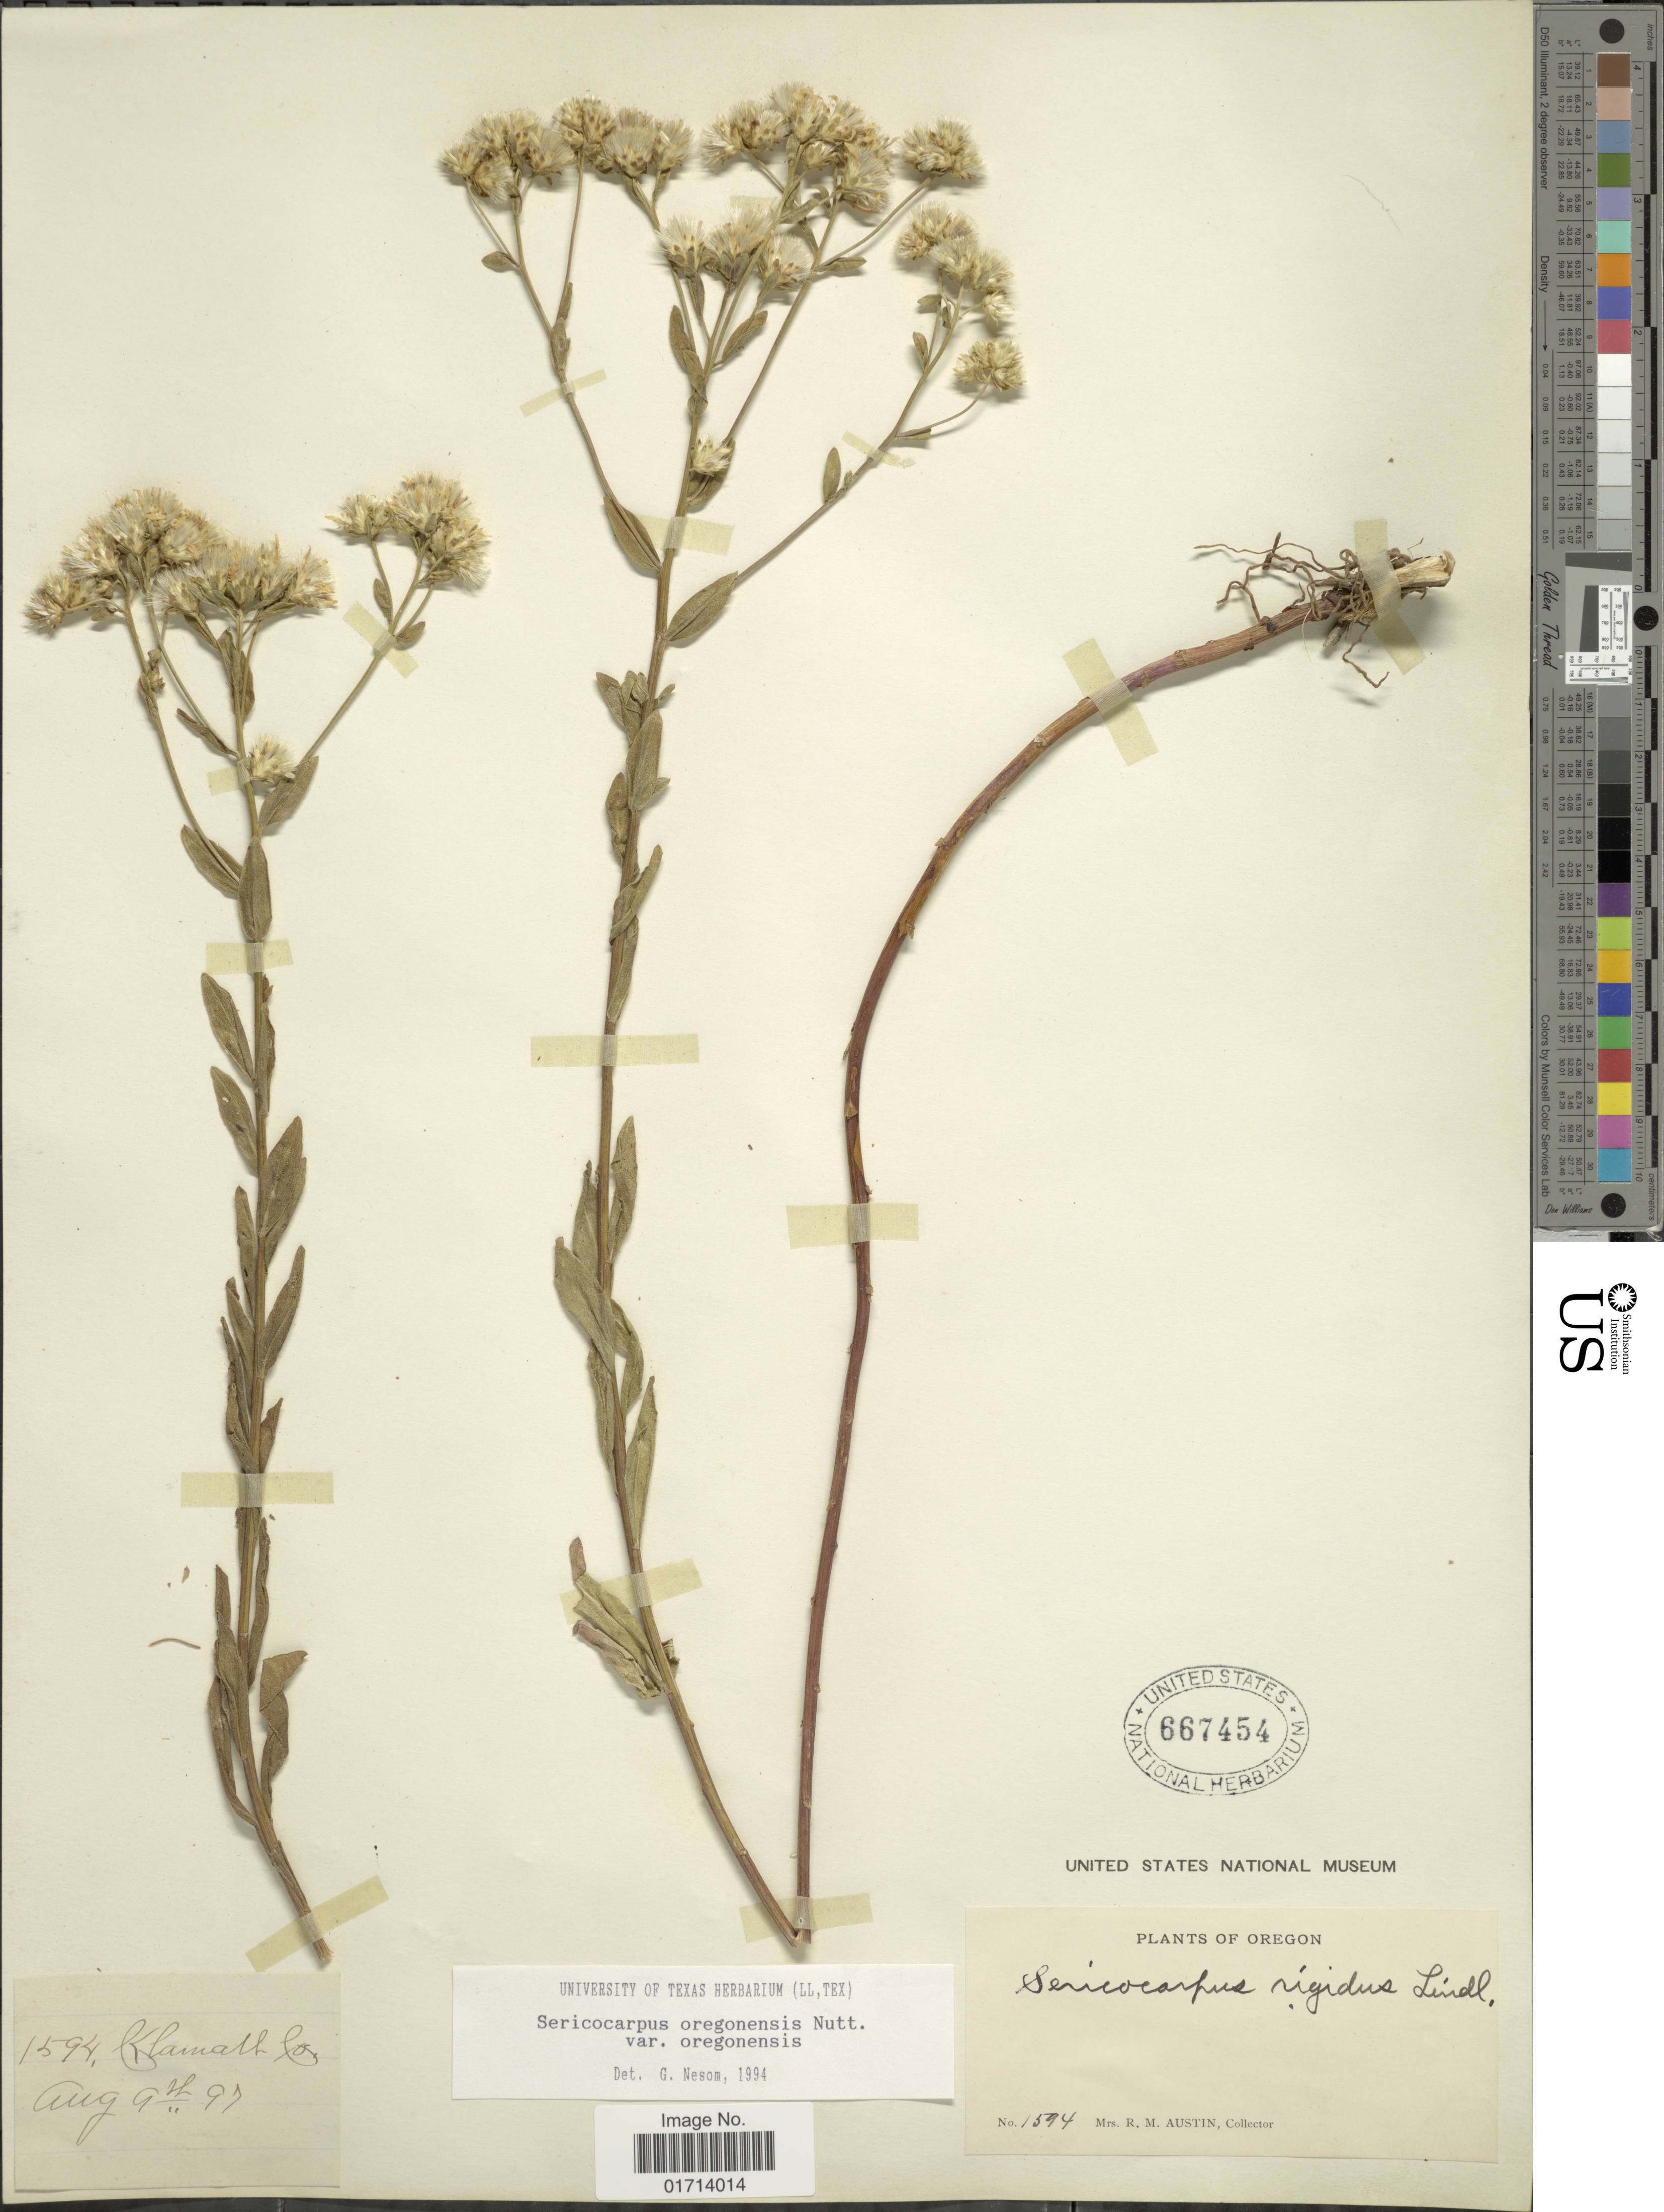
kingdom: Plantae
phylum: Tracheophyta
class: Magnoliopsida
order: Asterales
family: Asteraceae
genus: Sericocarpus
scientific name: Sericocarpus oregonensis var. oregonensis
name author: Nutt.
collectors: R. Austin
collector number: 1594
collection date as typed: Transcribed d/m/y: 9/8/97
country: United States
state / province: Oregon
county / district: Klamath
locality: Klamath Co.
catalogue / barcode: US 667454